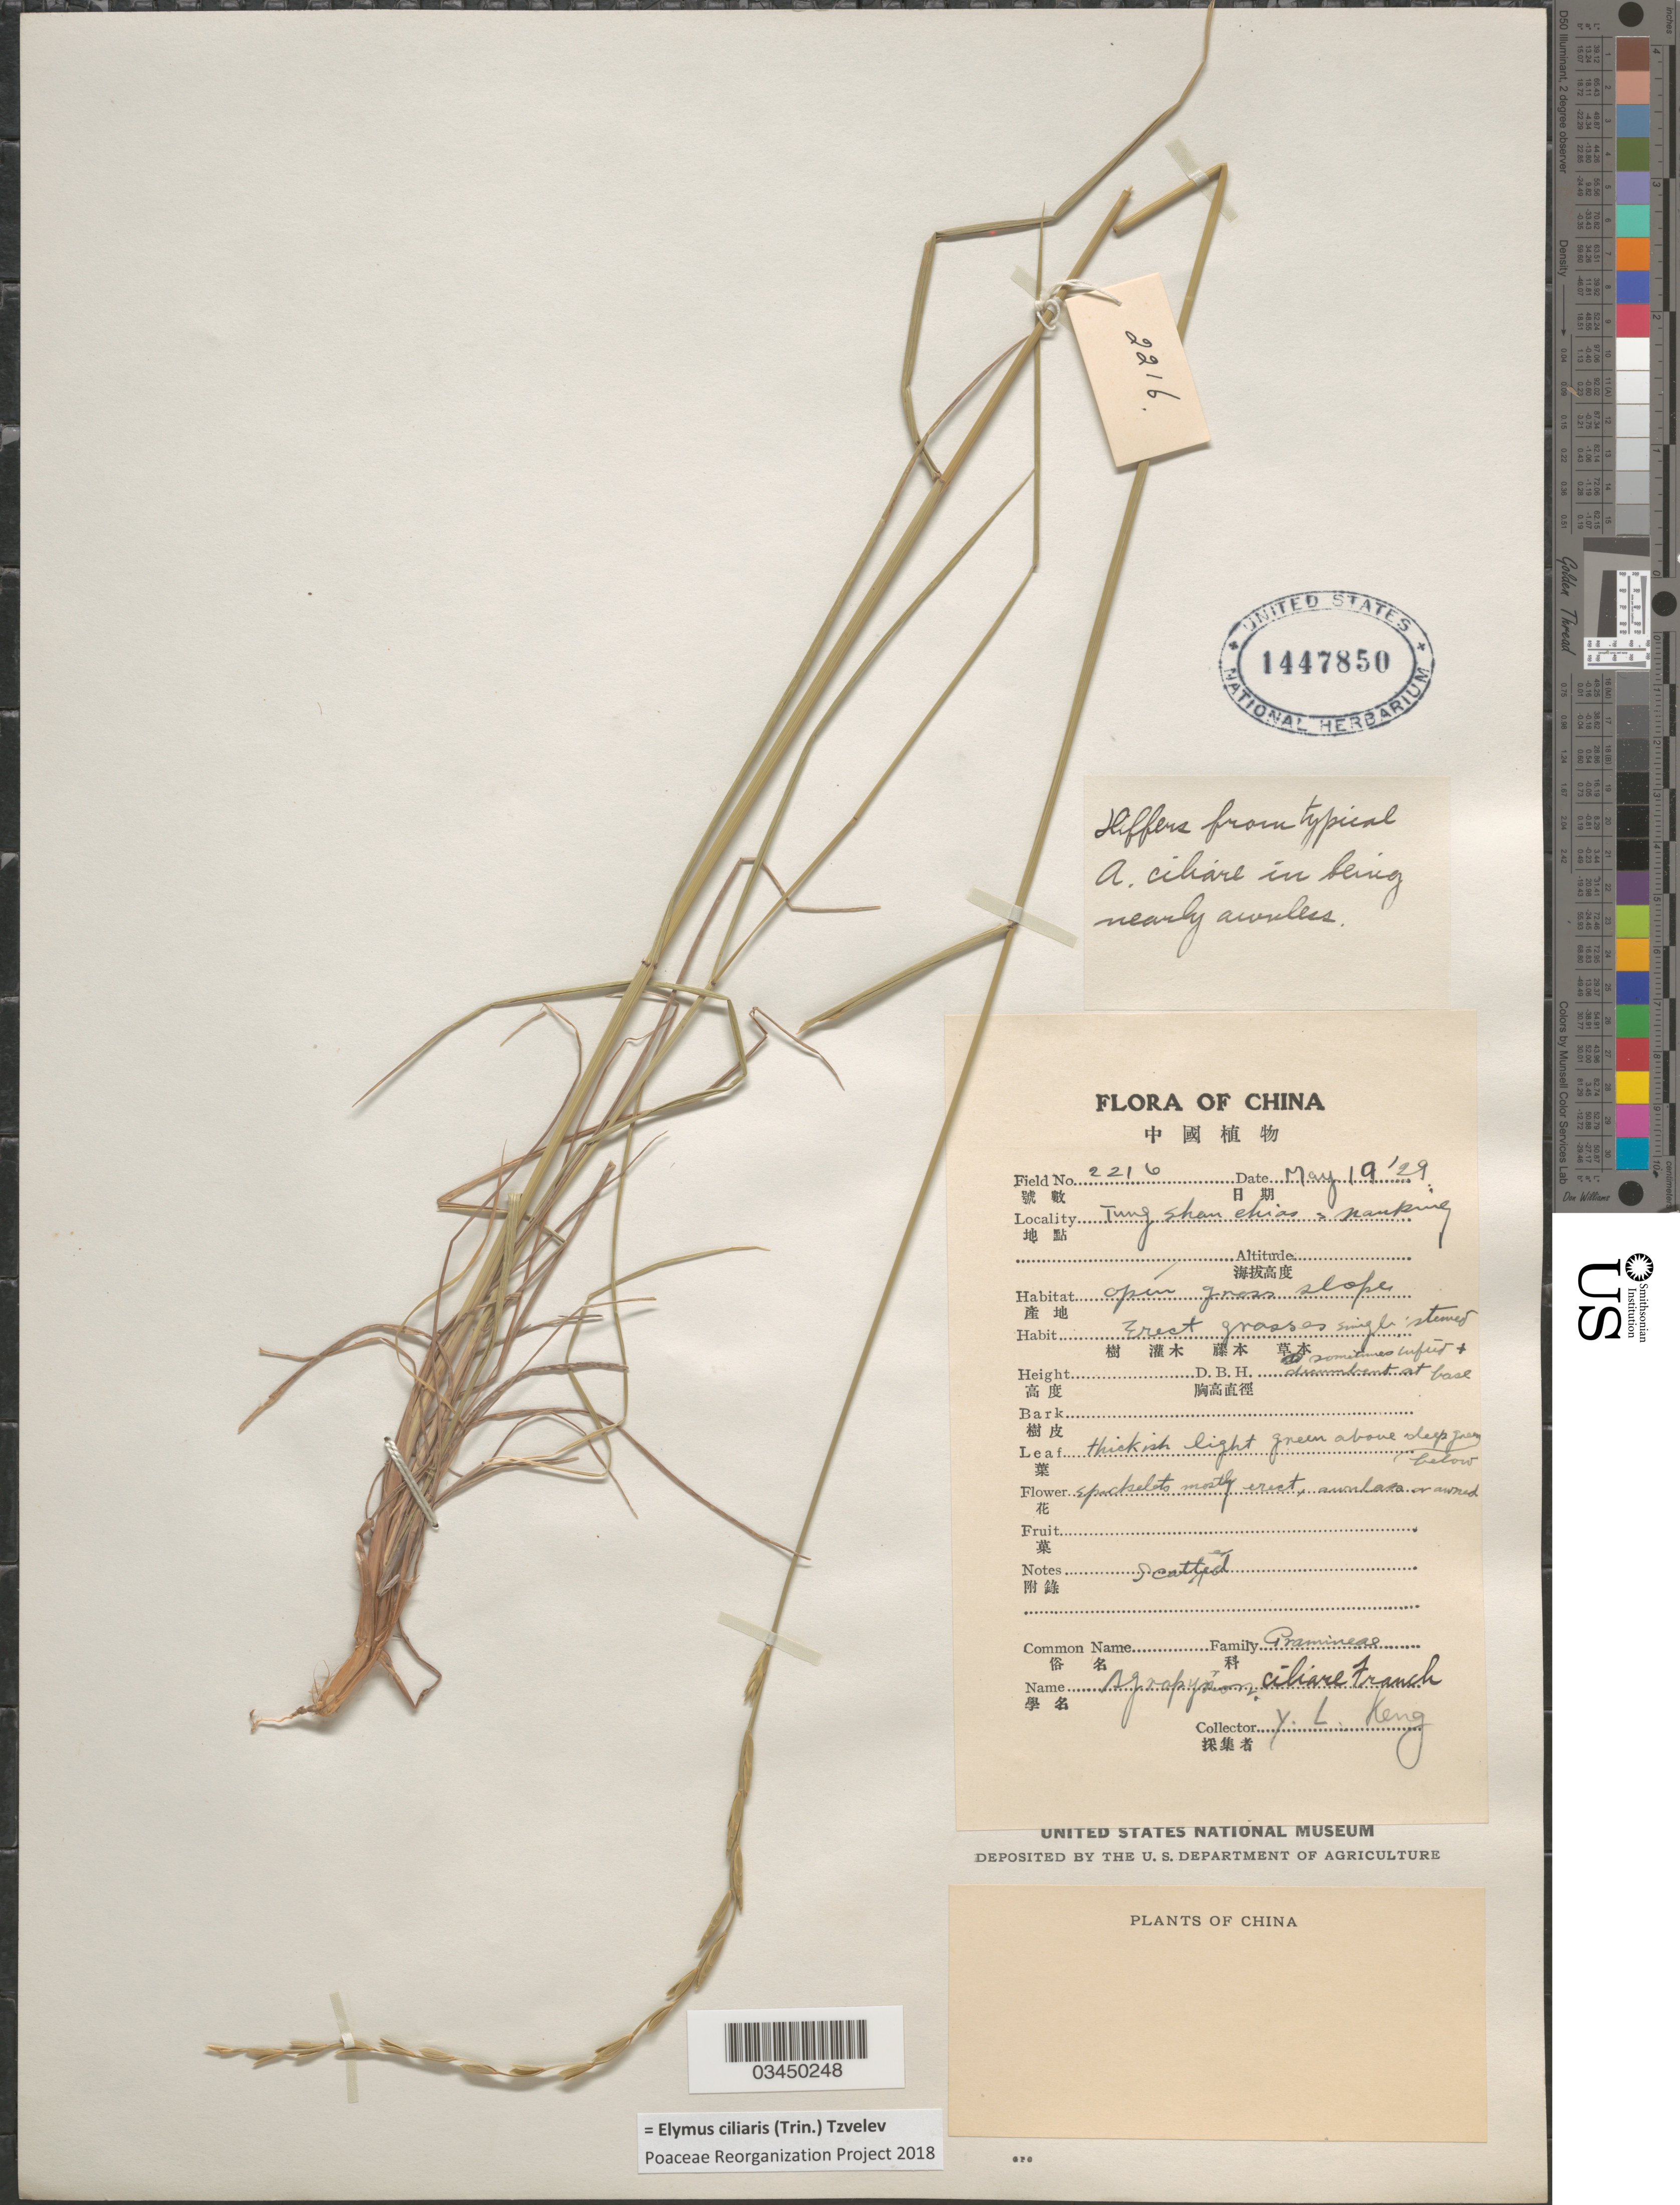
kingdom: Plantae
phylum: Tracheophyta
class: Liliopsida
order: Poales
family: Poaceae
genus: Elymus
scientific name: Elymus ciliaris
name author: (Trin.) Tzvelev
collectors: Y. L. Keng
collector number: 2216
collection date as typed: Transcribed d/m/y: 19/5/29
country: China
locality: Tung Shan Chiao, Nanking. Open grass slope.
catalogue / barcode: US 1447850